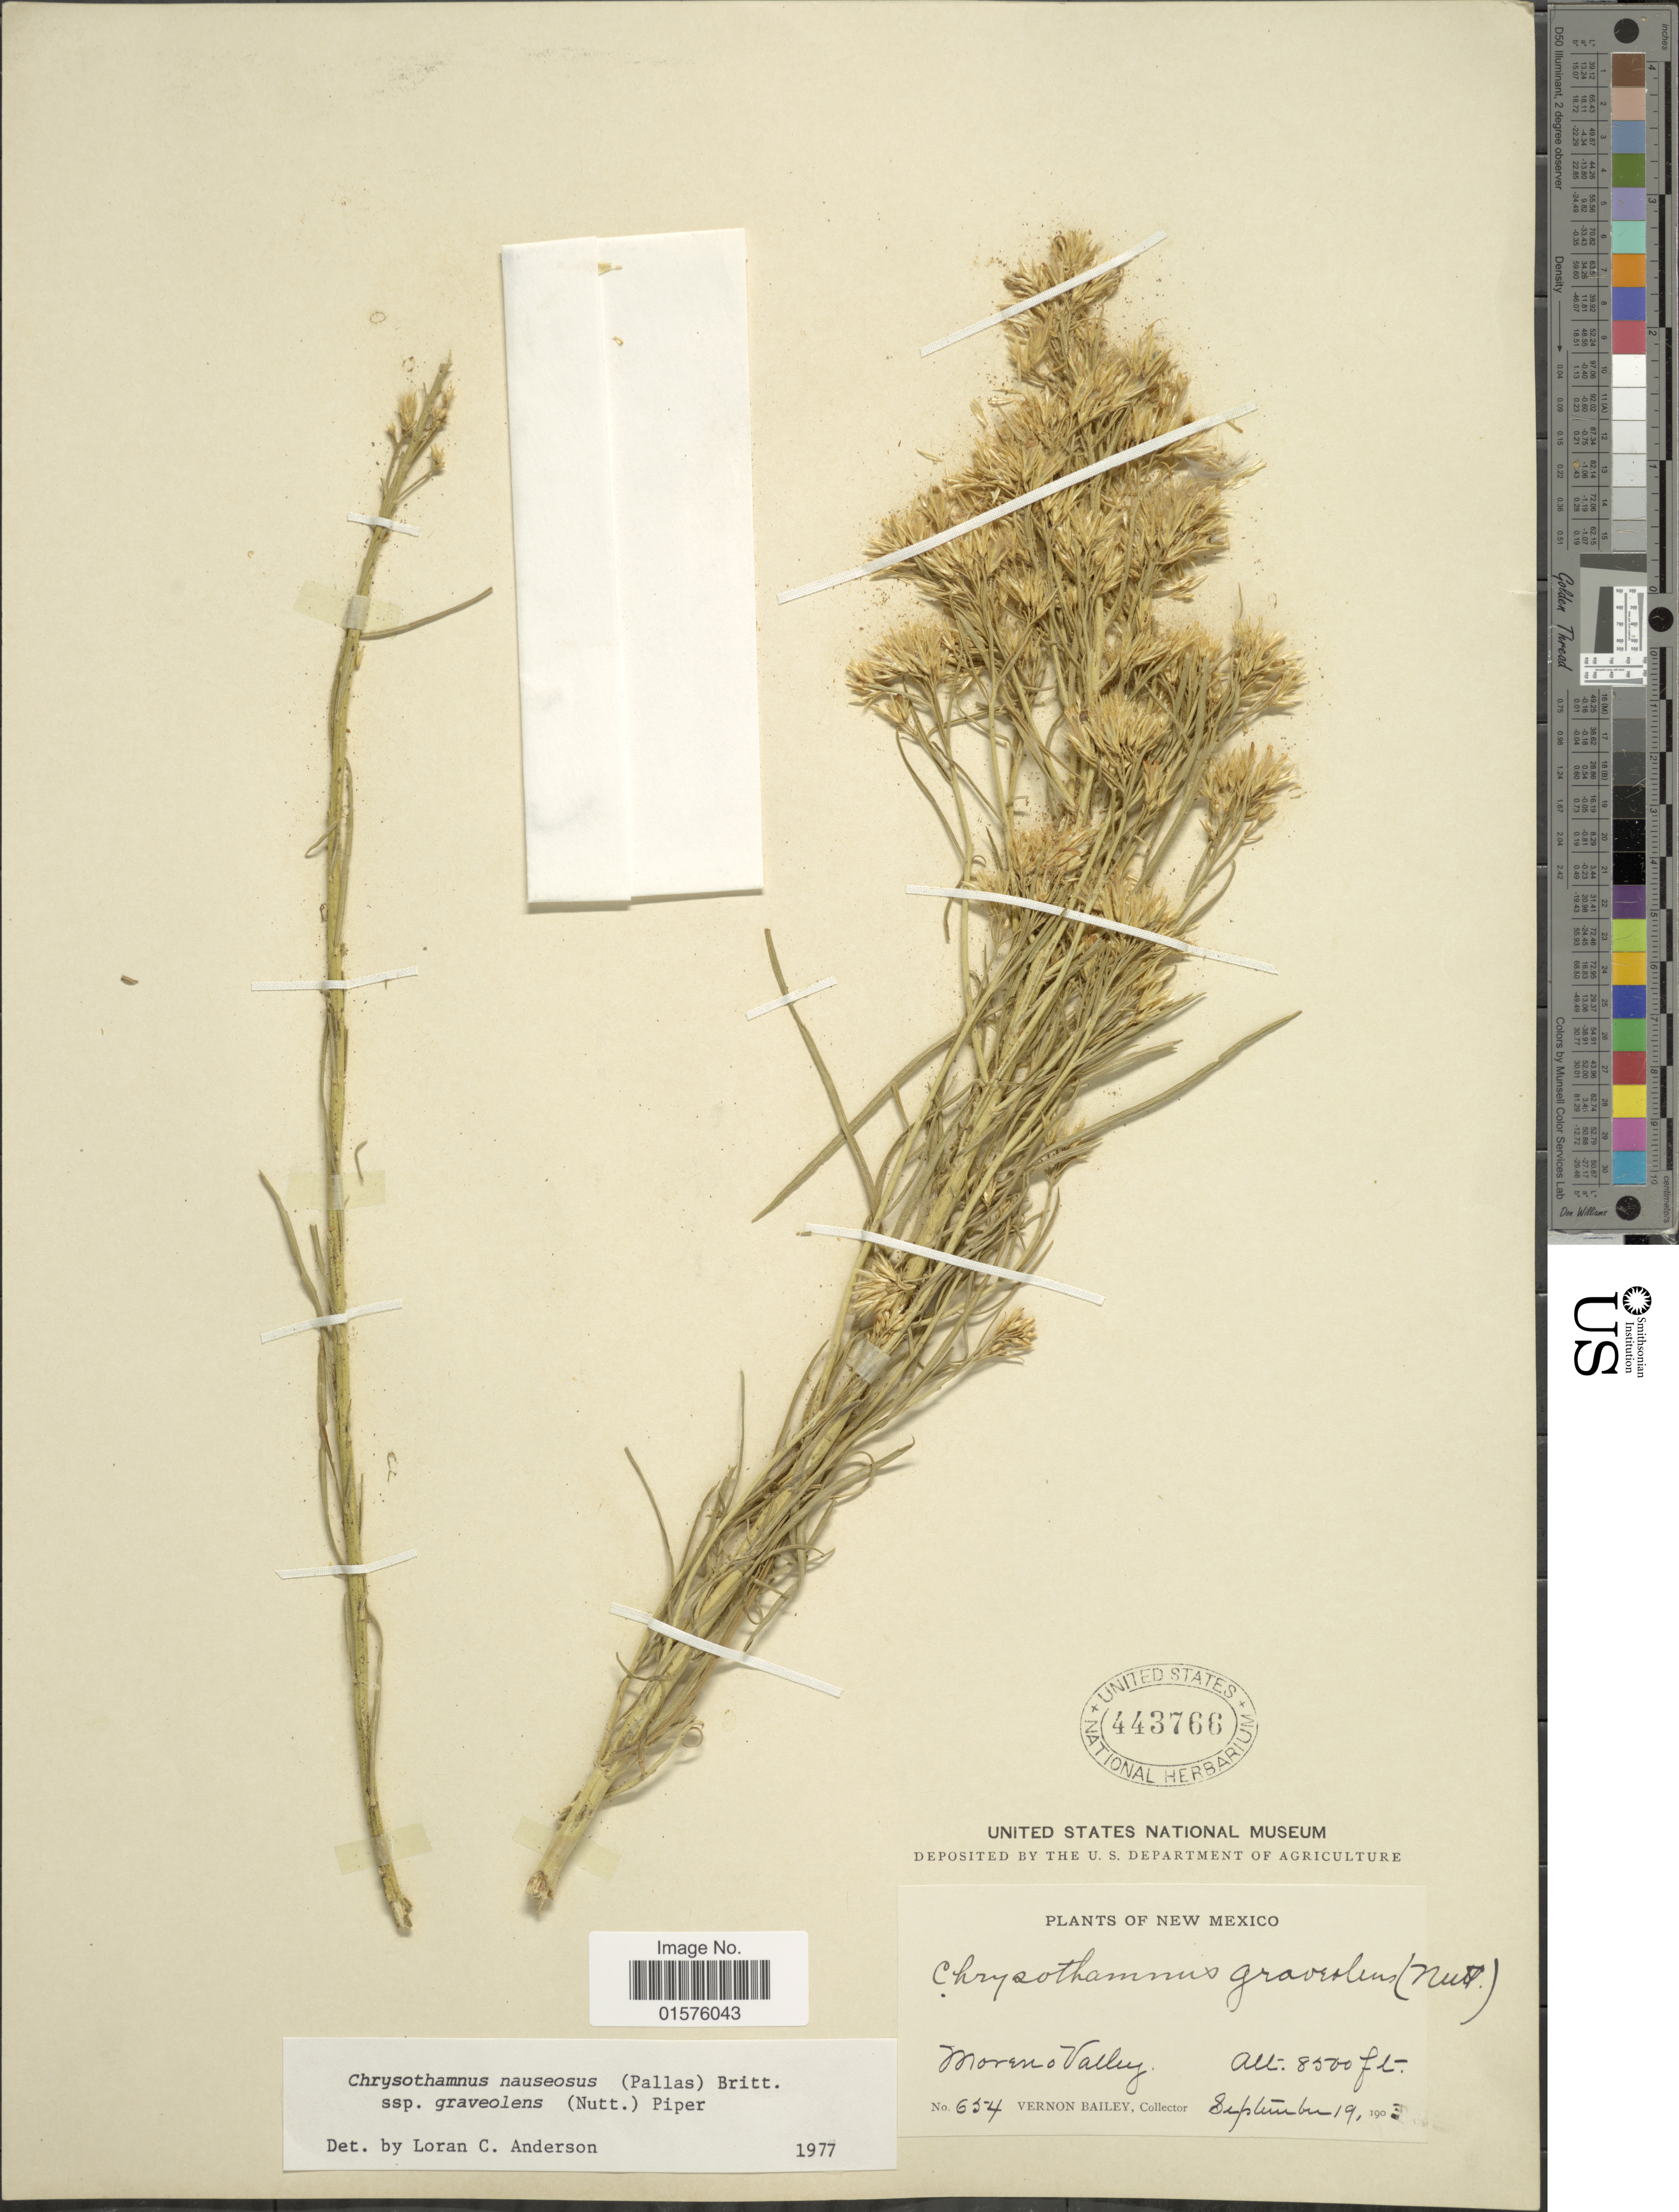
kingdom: Plantae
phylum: Tracheophyta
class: Magnoliopsida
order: Asterales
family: Asteraceae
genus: Ericameria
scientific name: Ericameria nauseosa var. graveolens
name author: (Nutt.) Reveal & Schuyler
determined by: Urbatsch, Lowell E., Curator (LSU), Louisiana State University (UNITED STATES)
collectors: V. O. Bailey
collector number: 654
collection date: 1903-09-19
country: United States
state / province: New Mexico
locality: Moreno Valley.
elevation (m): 2591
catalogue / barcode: US 443766